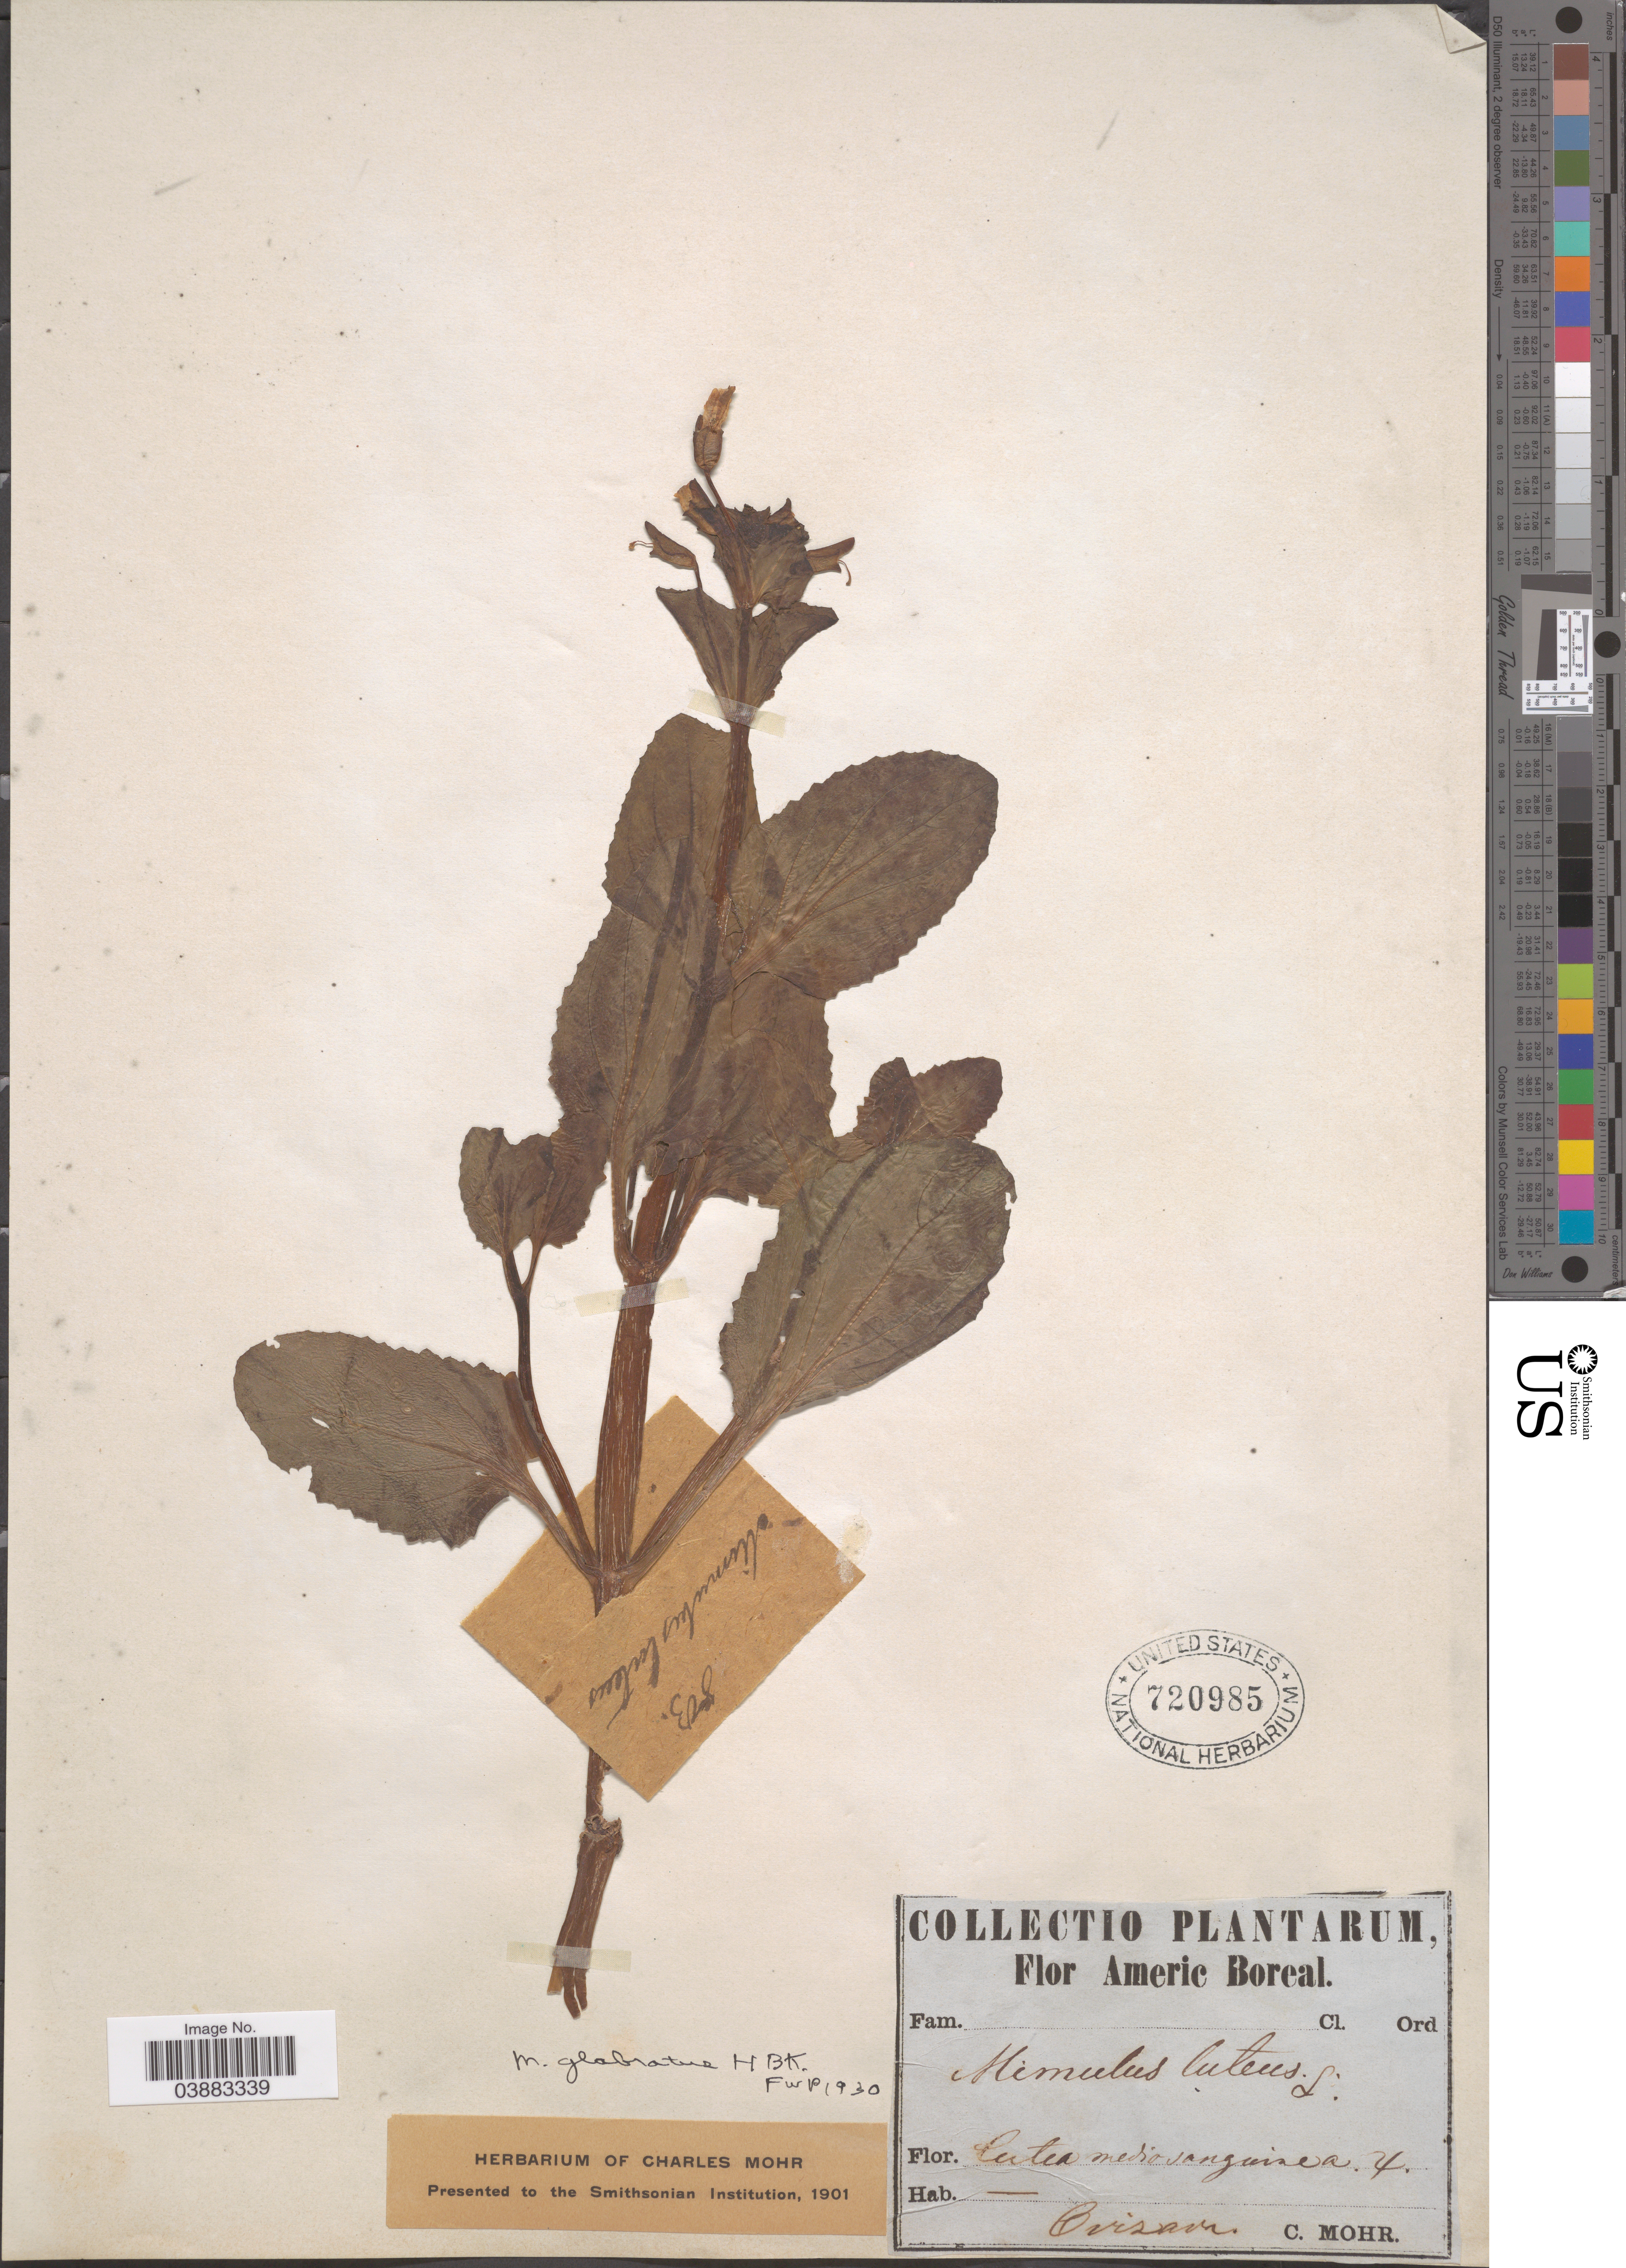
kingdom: Plantae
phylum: Tracheophyta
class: Magnoliopsida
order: Lamiales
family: Phrymaceae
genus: Mimulus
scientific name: Mimulus glabratus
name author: Kunth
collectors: Mohr, C. T. (herbarium)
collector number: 4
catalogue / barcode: US 720985